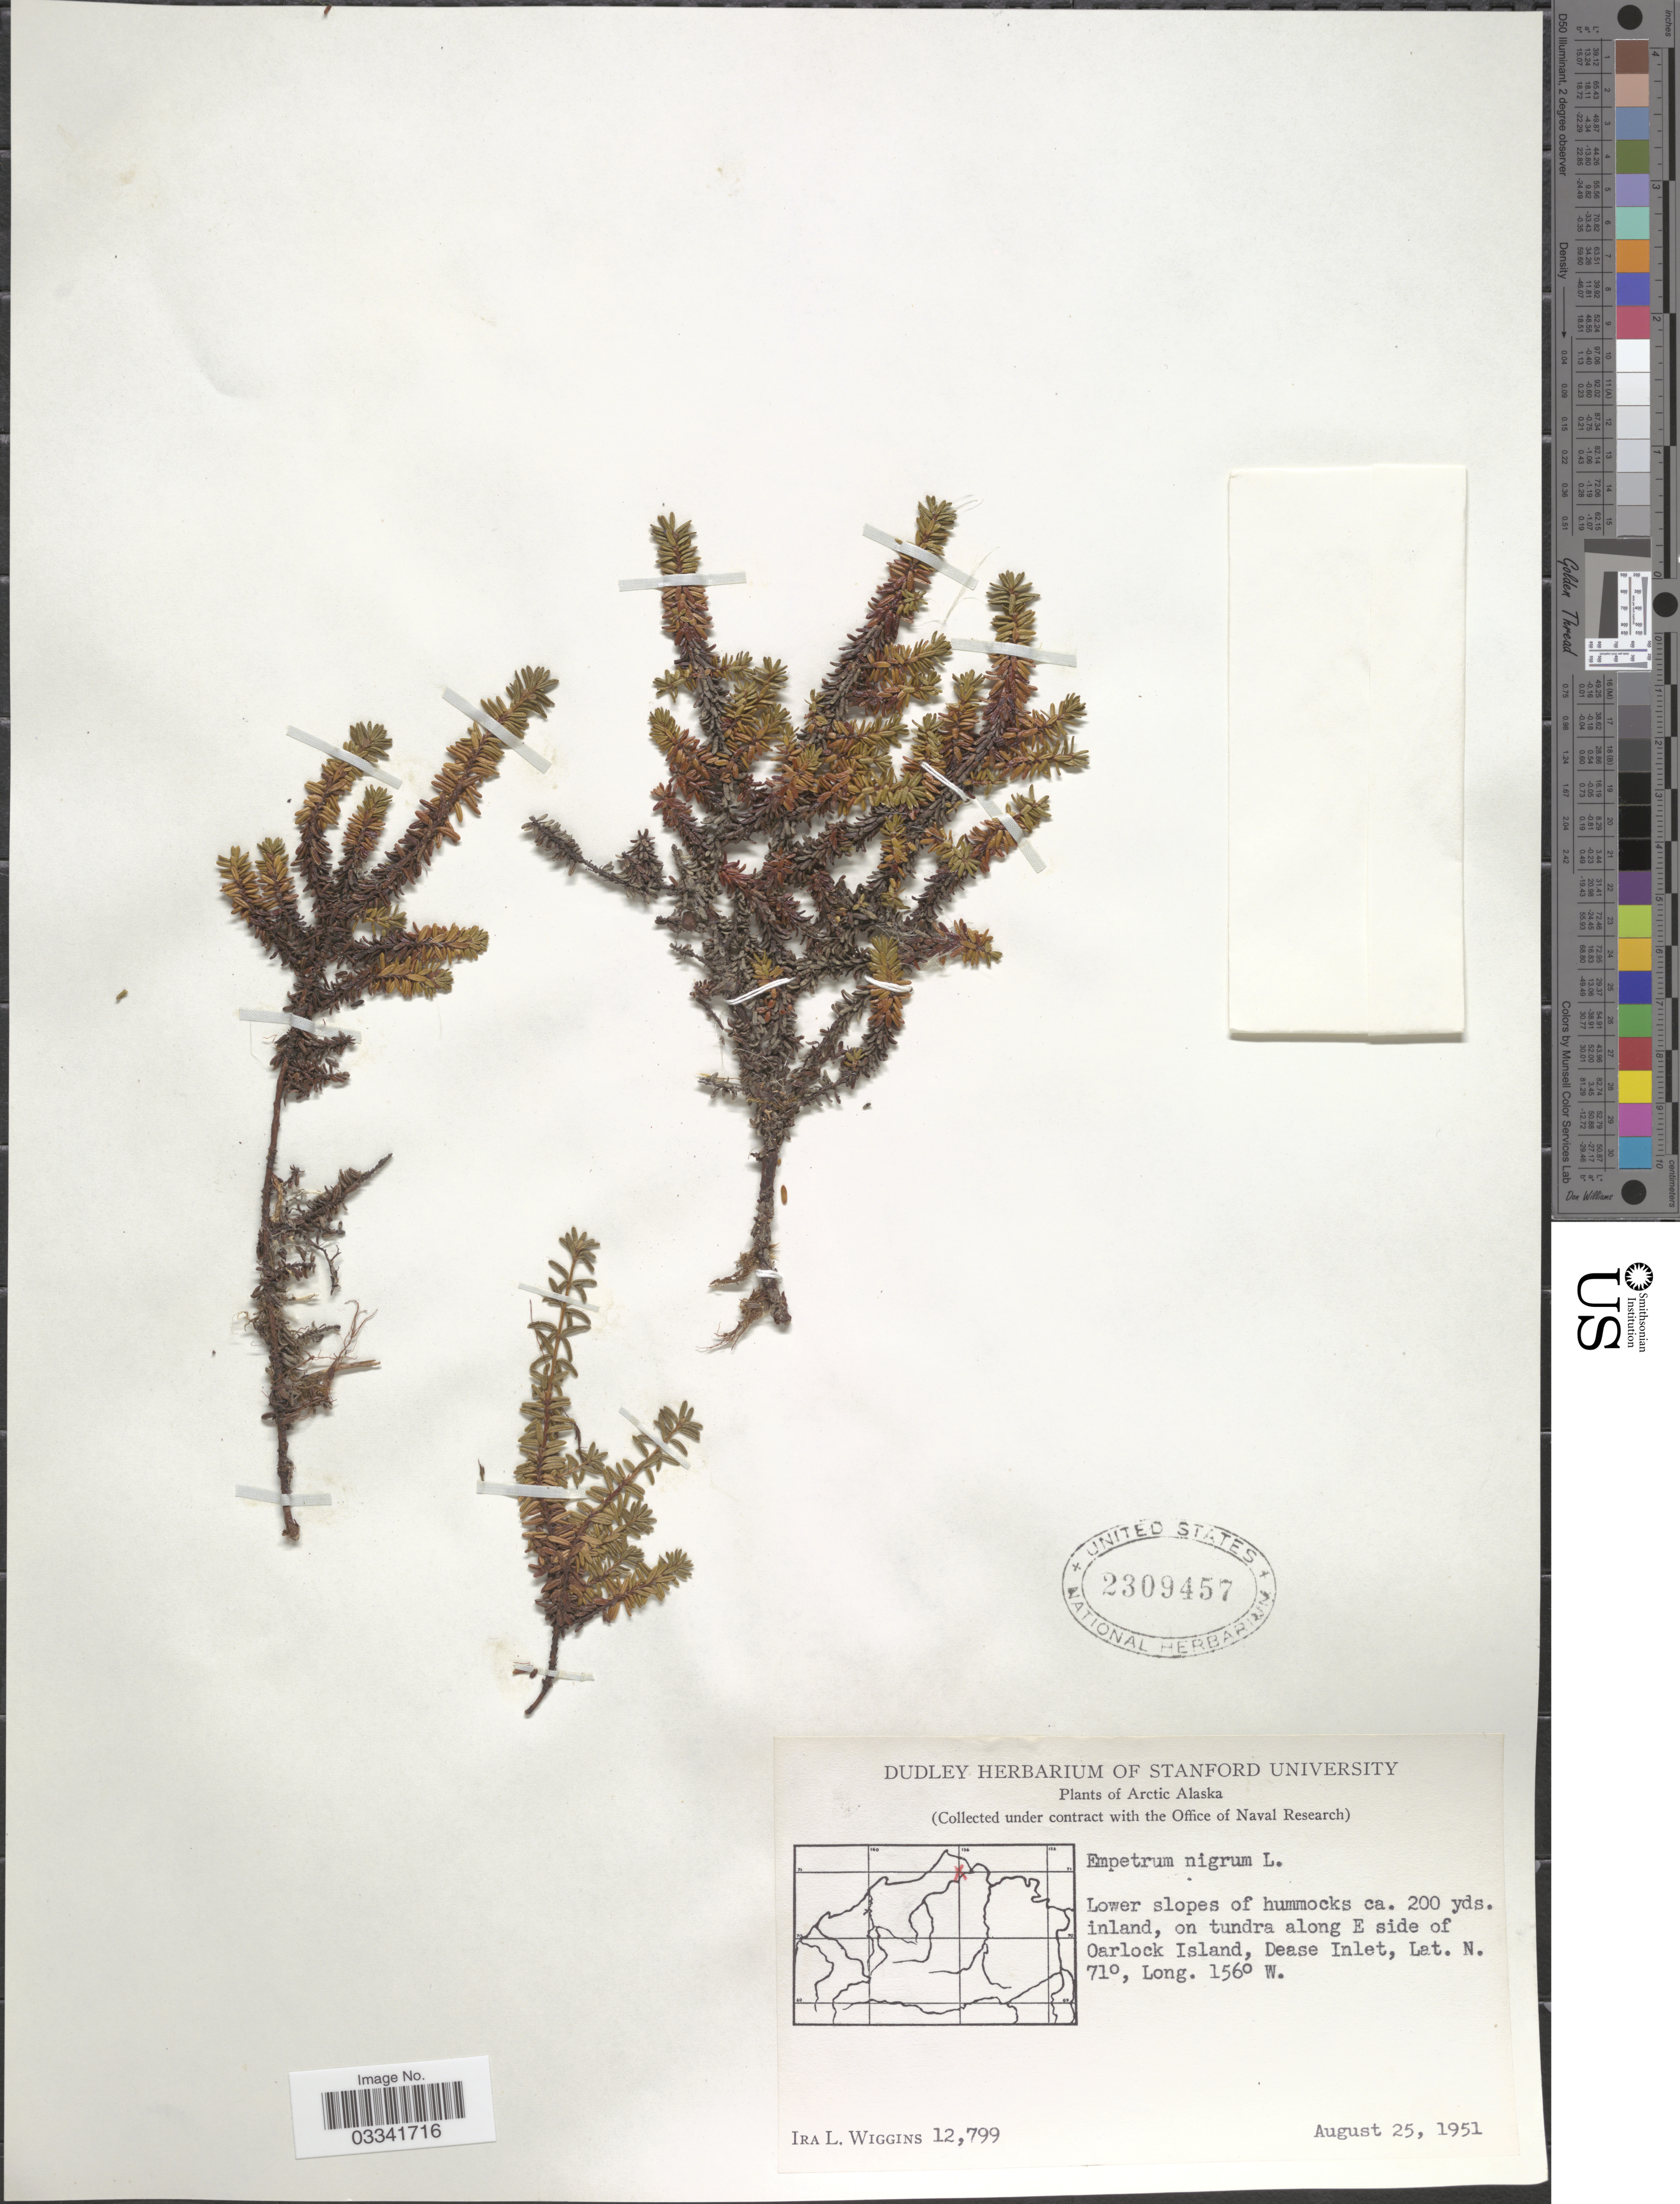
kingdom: Plantae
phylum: Tracheophyta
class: Magnoliopsida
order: Ericales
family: Ericaceae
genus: Empetrum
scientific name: Empetrum nigrum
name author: L.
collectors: I. L. Wiggins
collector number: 12799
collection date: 1951-08-25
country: United States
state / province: Alaska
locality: Arctic Alaska. Lower slopes of hummocks ca. 200 yds. inland, on tundra along E side of Oarlock Island, Dease Inlet.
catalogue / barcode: US 2309457